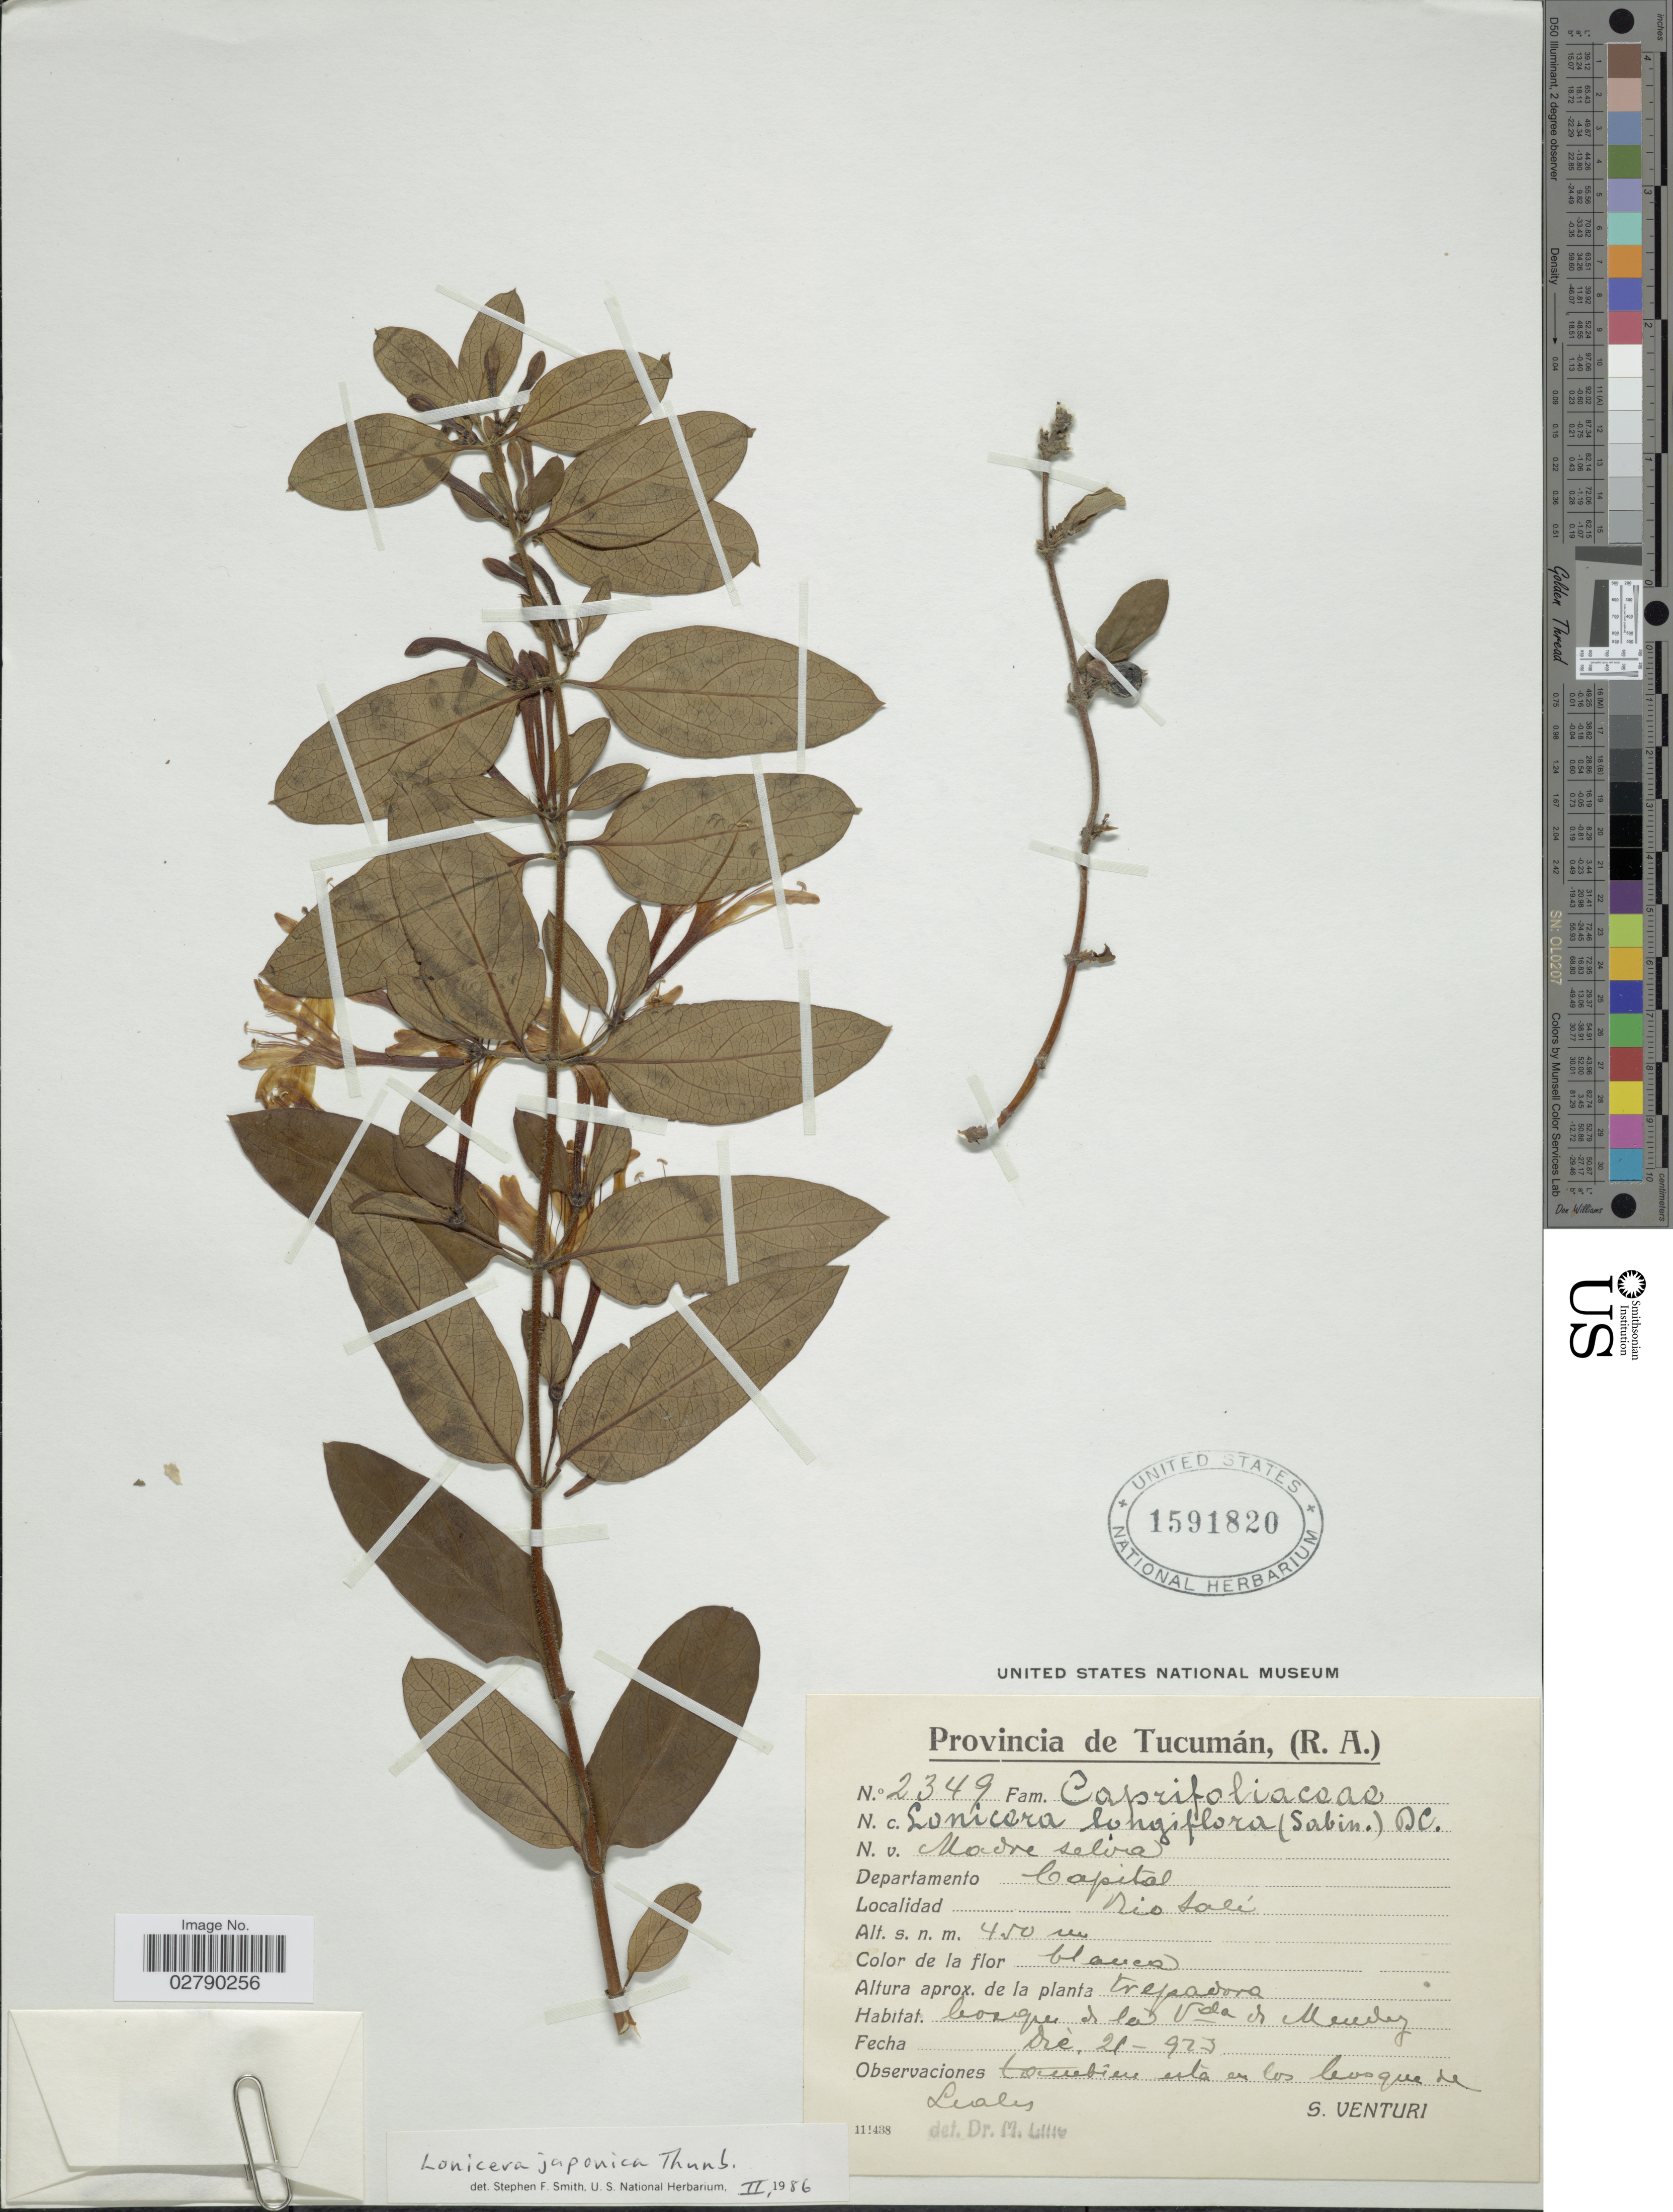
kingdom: Plantae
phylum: Tracheophyta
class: Magnoliopsida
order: Dipsacales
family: Caprifoliaceae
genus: Lonicera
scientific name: Lonicera japonica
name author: Thunb.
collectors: S. Venturi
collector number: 2349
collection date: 1923-12-21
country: Argentina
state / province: Tucuman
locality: Departamento Capital. Rio Salí.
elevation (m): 450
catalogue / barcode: US 1591820